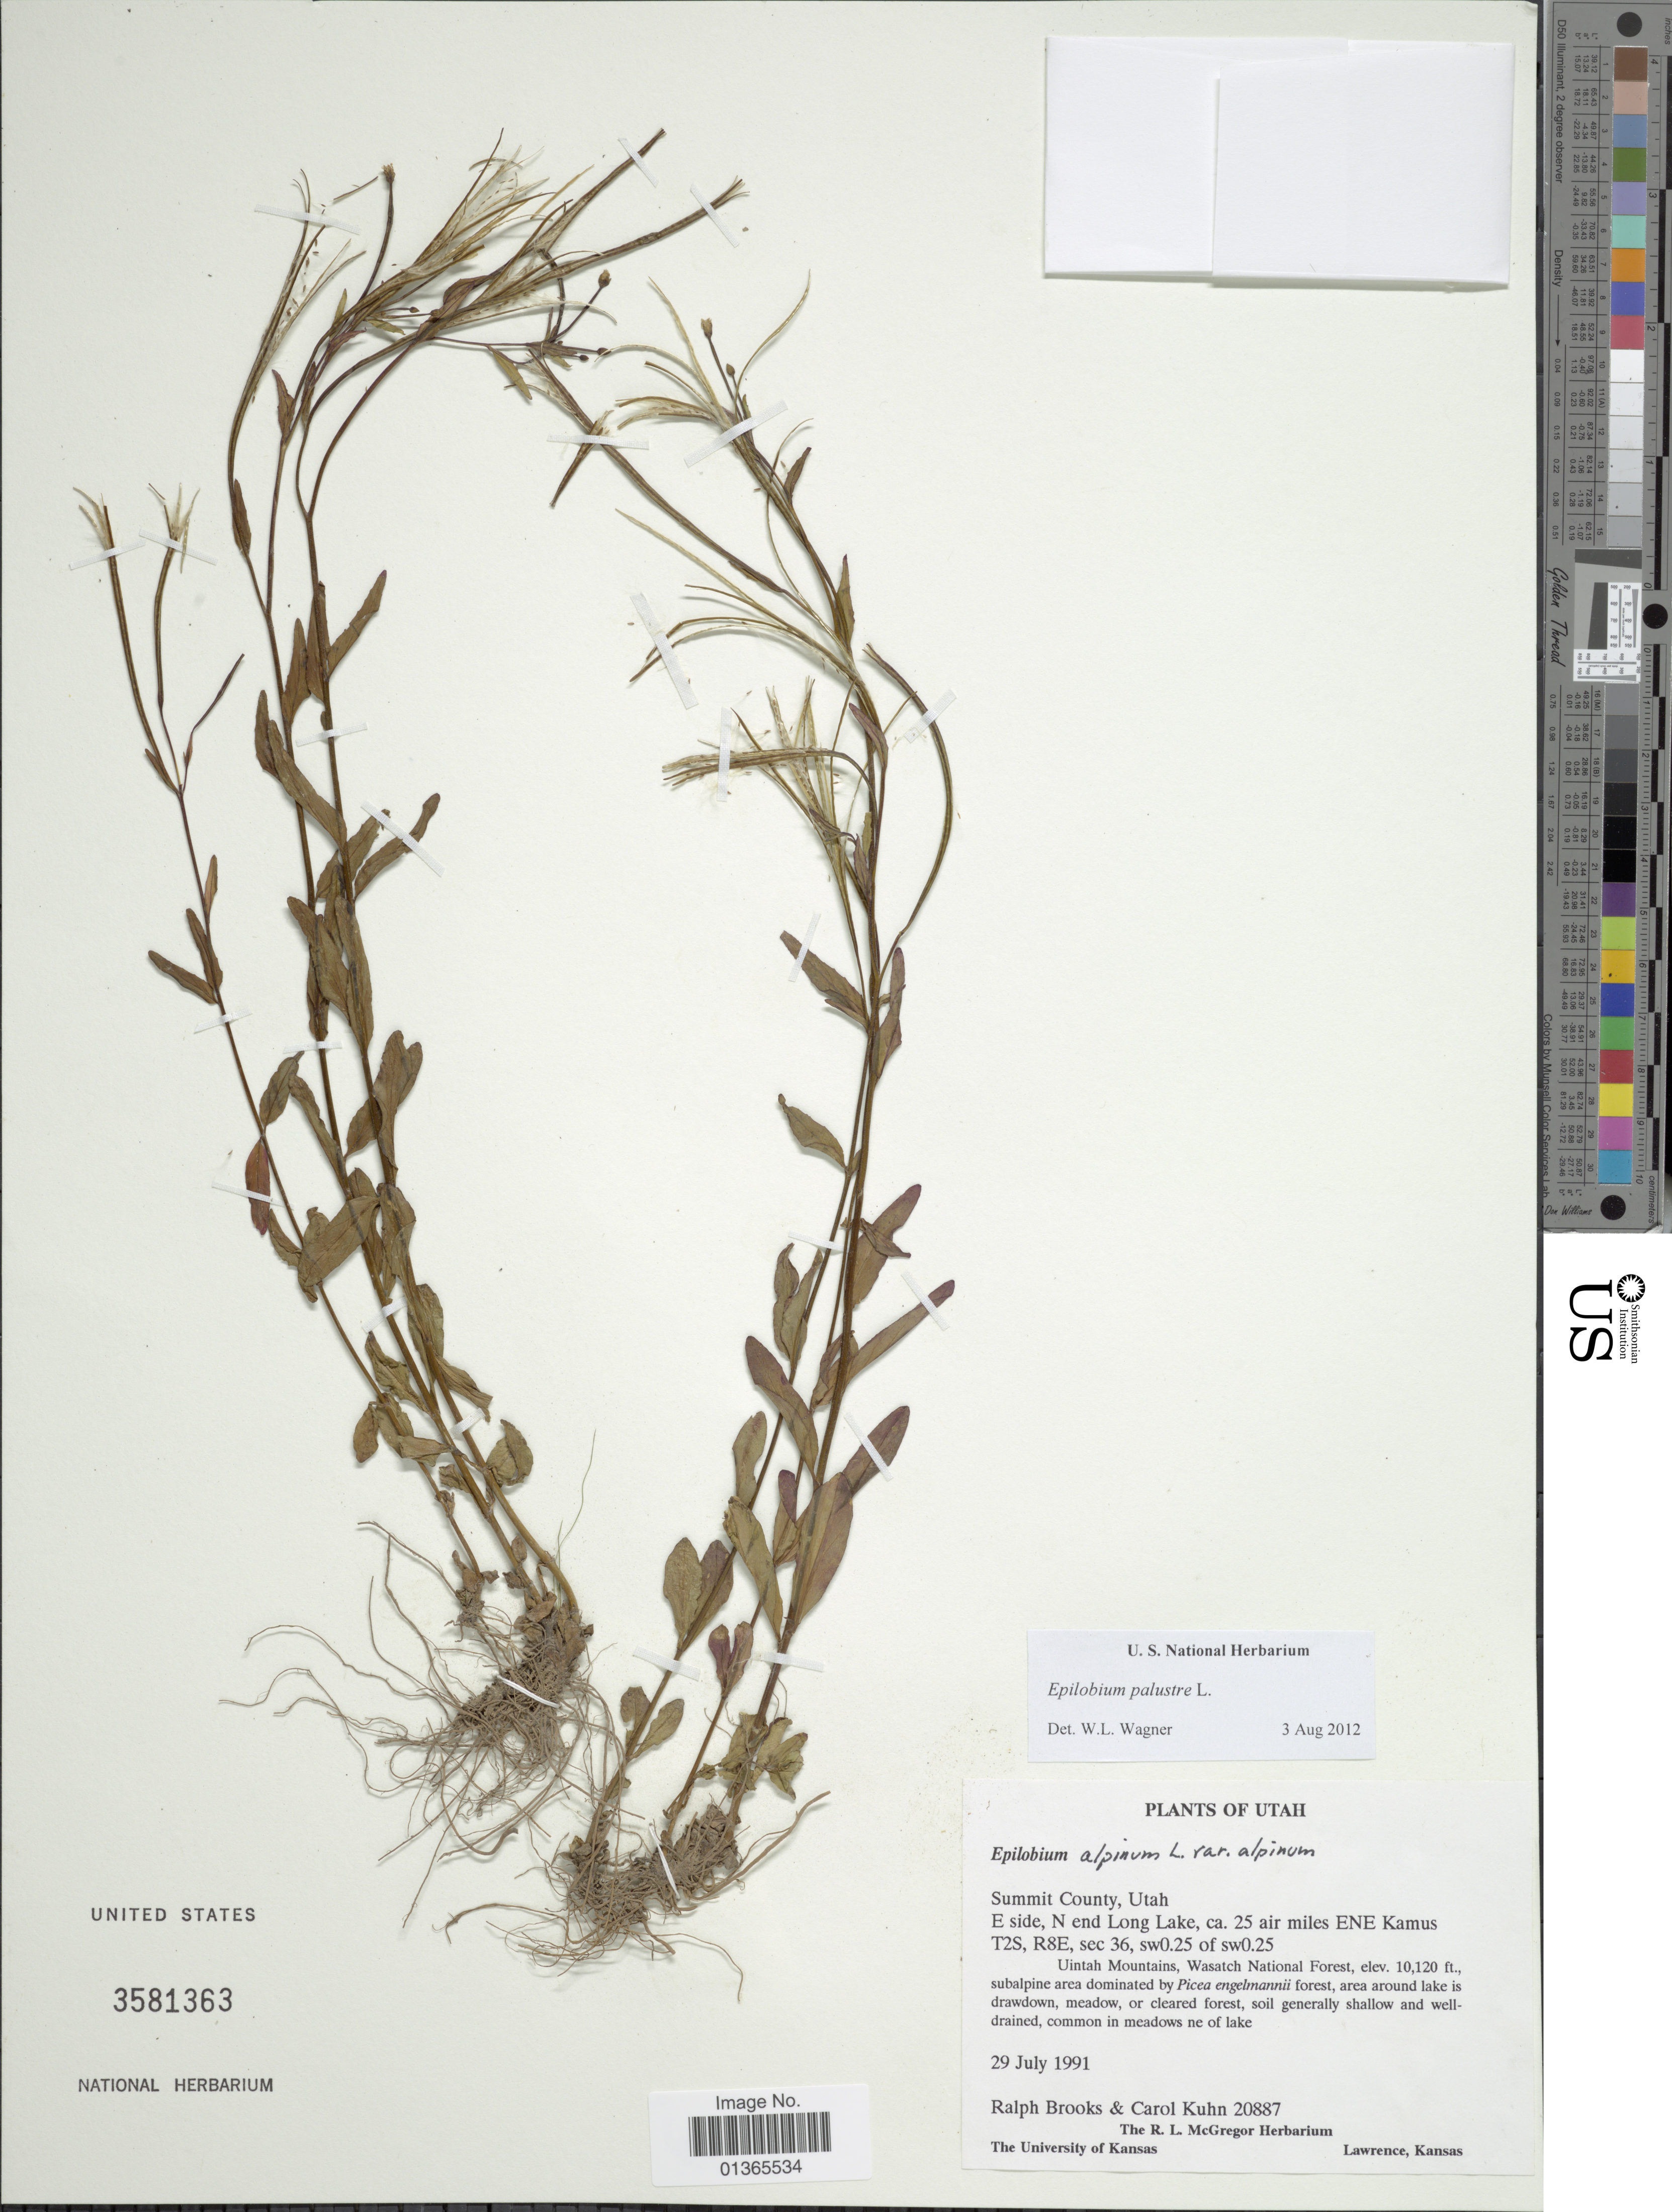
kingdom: Plantae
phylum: Tracheophyta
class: Magnoliopsida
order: Myrtales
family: Onagraceae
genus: Epilobium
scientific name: Epilobium palustre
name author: L.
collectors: R. E. Brooks & C. Kuhn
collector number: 20887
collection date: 1991-07-29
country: United States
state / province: Utah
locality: Summit County. E side, N end Long Lake, ca. 25 air miles ENE Kamus T2S, R8E, sec 36, sw0.25 of sw0.25.Uintah Mountains, Wasatch National Forest.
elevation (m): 3085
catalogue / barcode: US 3581363